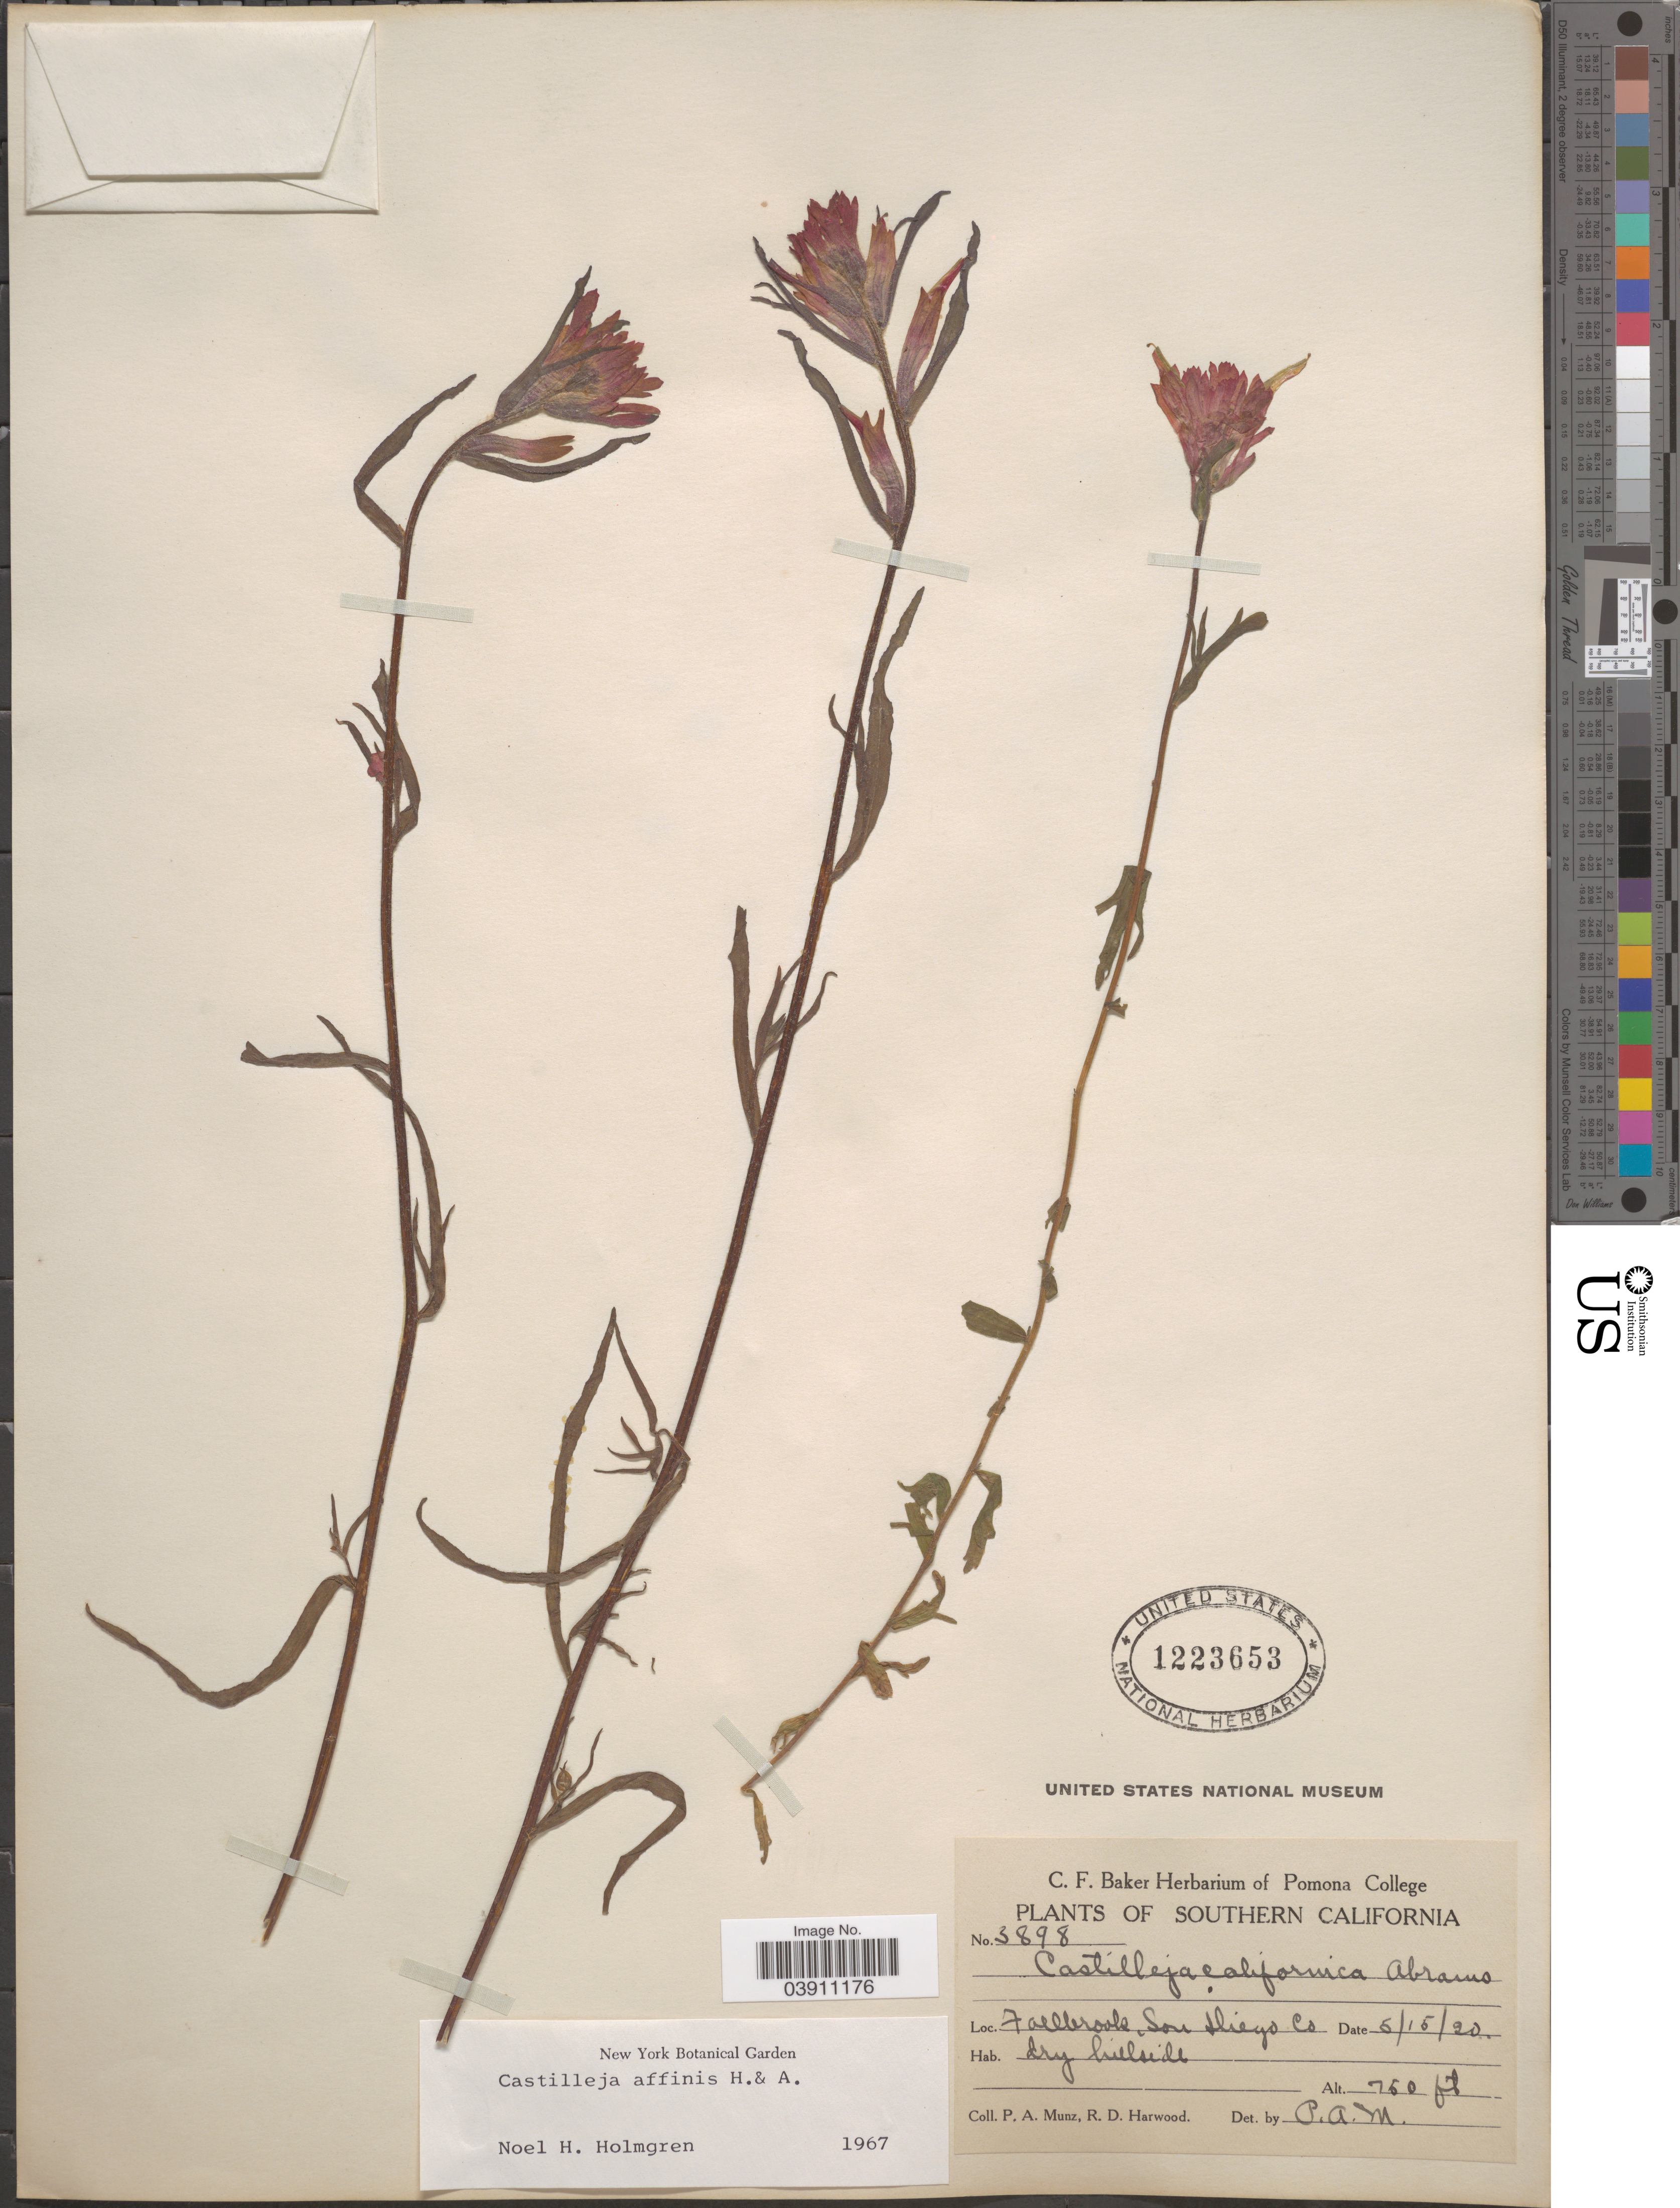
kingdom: Plantae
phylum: Tracheophyta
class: Magnoliopsida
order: Lamiales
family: Orobanchaceae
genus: Castilleja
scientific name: Castilleja affinis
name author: Hook. & Arn.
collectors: P. A. Munz & R. Harwood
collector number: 3898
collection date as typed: Transcribed d/m/y: 15/5/20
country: United States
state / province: California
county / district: San Diego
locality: Southern California. Fallbrook, San Diego Co.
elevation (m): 229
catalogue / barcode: US 1223653